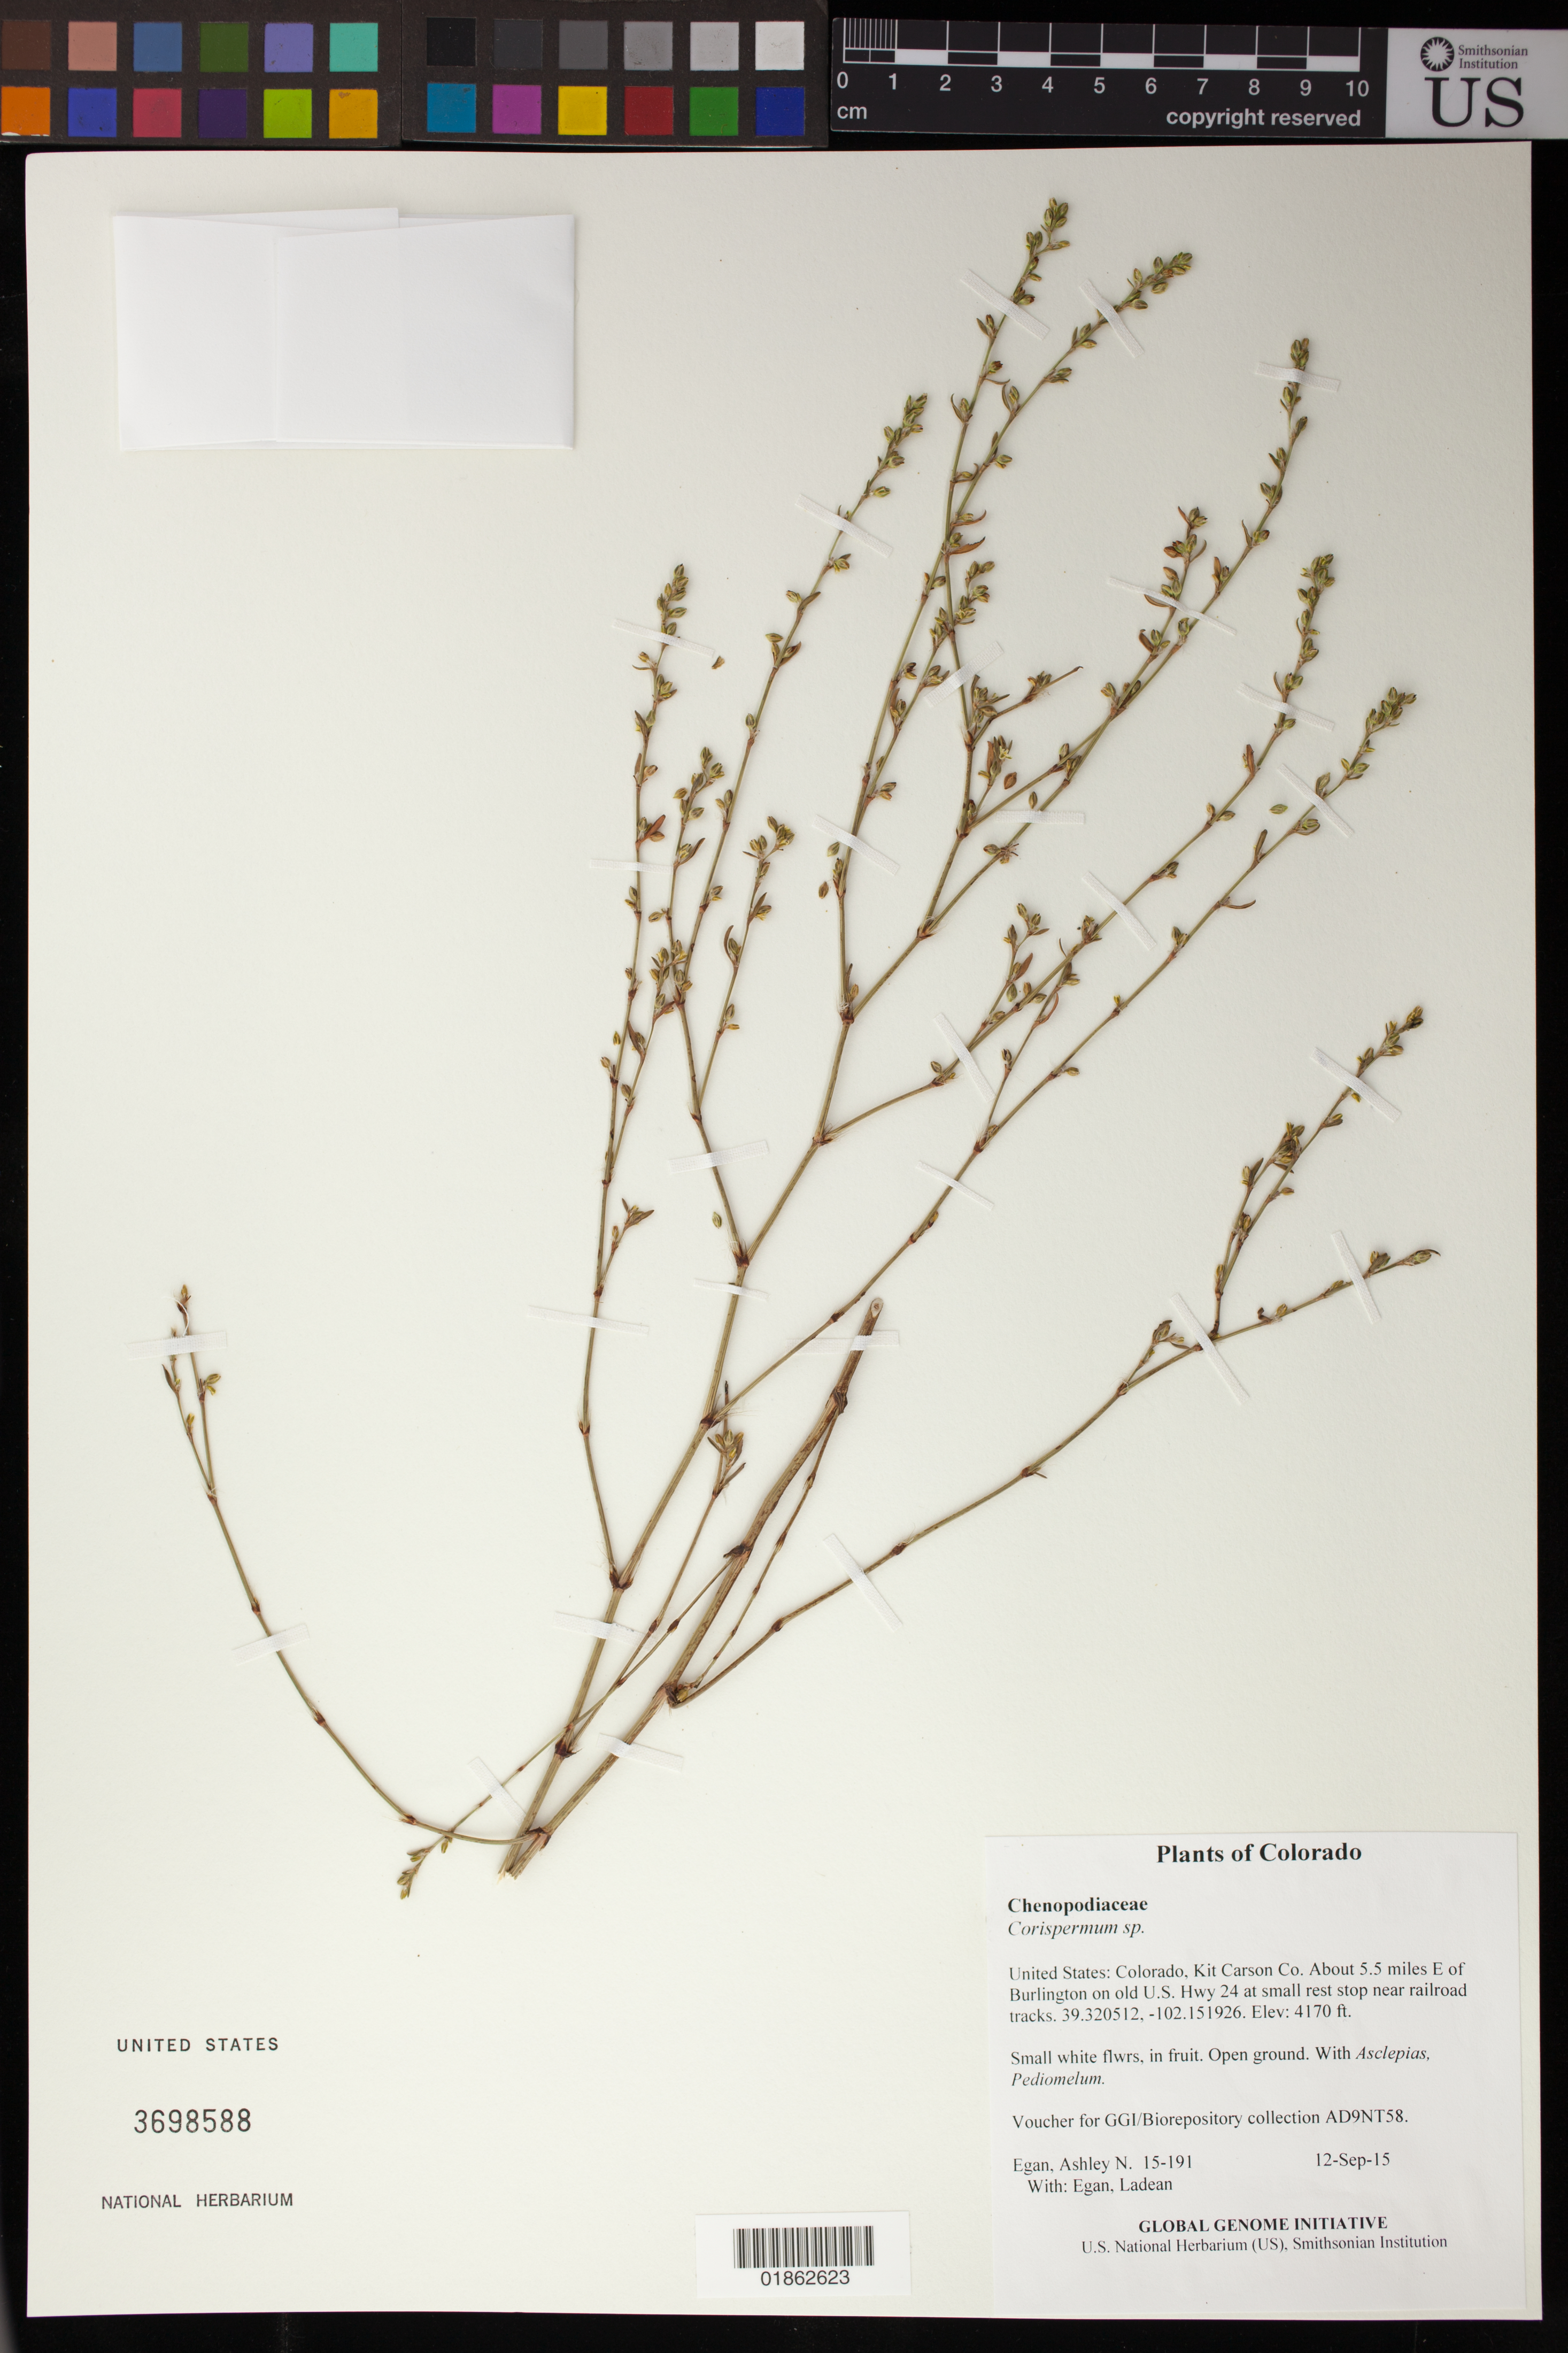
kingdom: Plantae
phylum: Tracheophyta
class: Magnoliopsida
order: Caryophyllales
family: Amaranthaceae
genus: Corispermum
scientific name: Corispermum sp.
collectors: A. N. Egan & L. Egan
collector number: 15-191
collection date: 2015-09-12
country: United States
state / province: Colorado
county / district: Kit Carson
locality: About 5.5 miles E of Burlington on old U.S. Hwy 24 at small rest stop near railroad tracks.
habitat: Open ground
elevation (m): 1271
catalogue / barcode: US 3698588